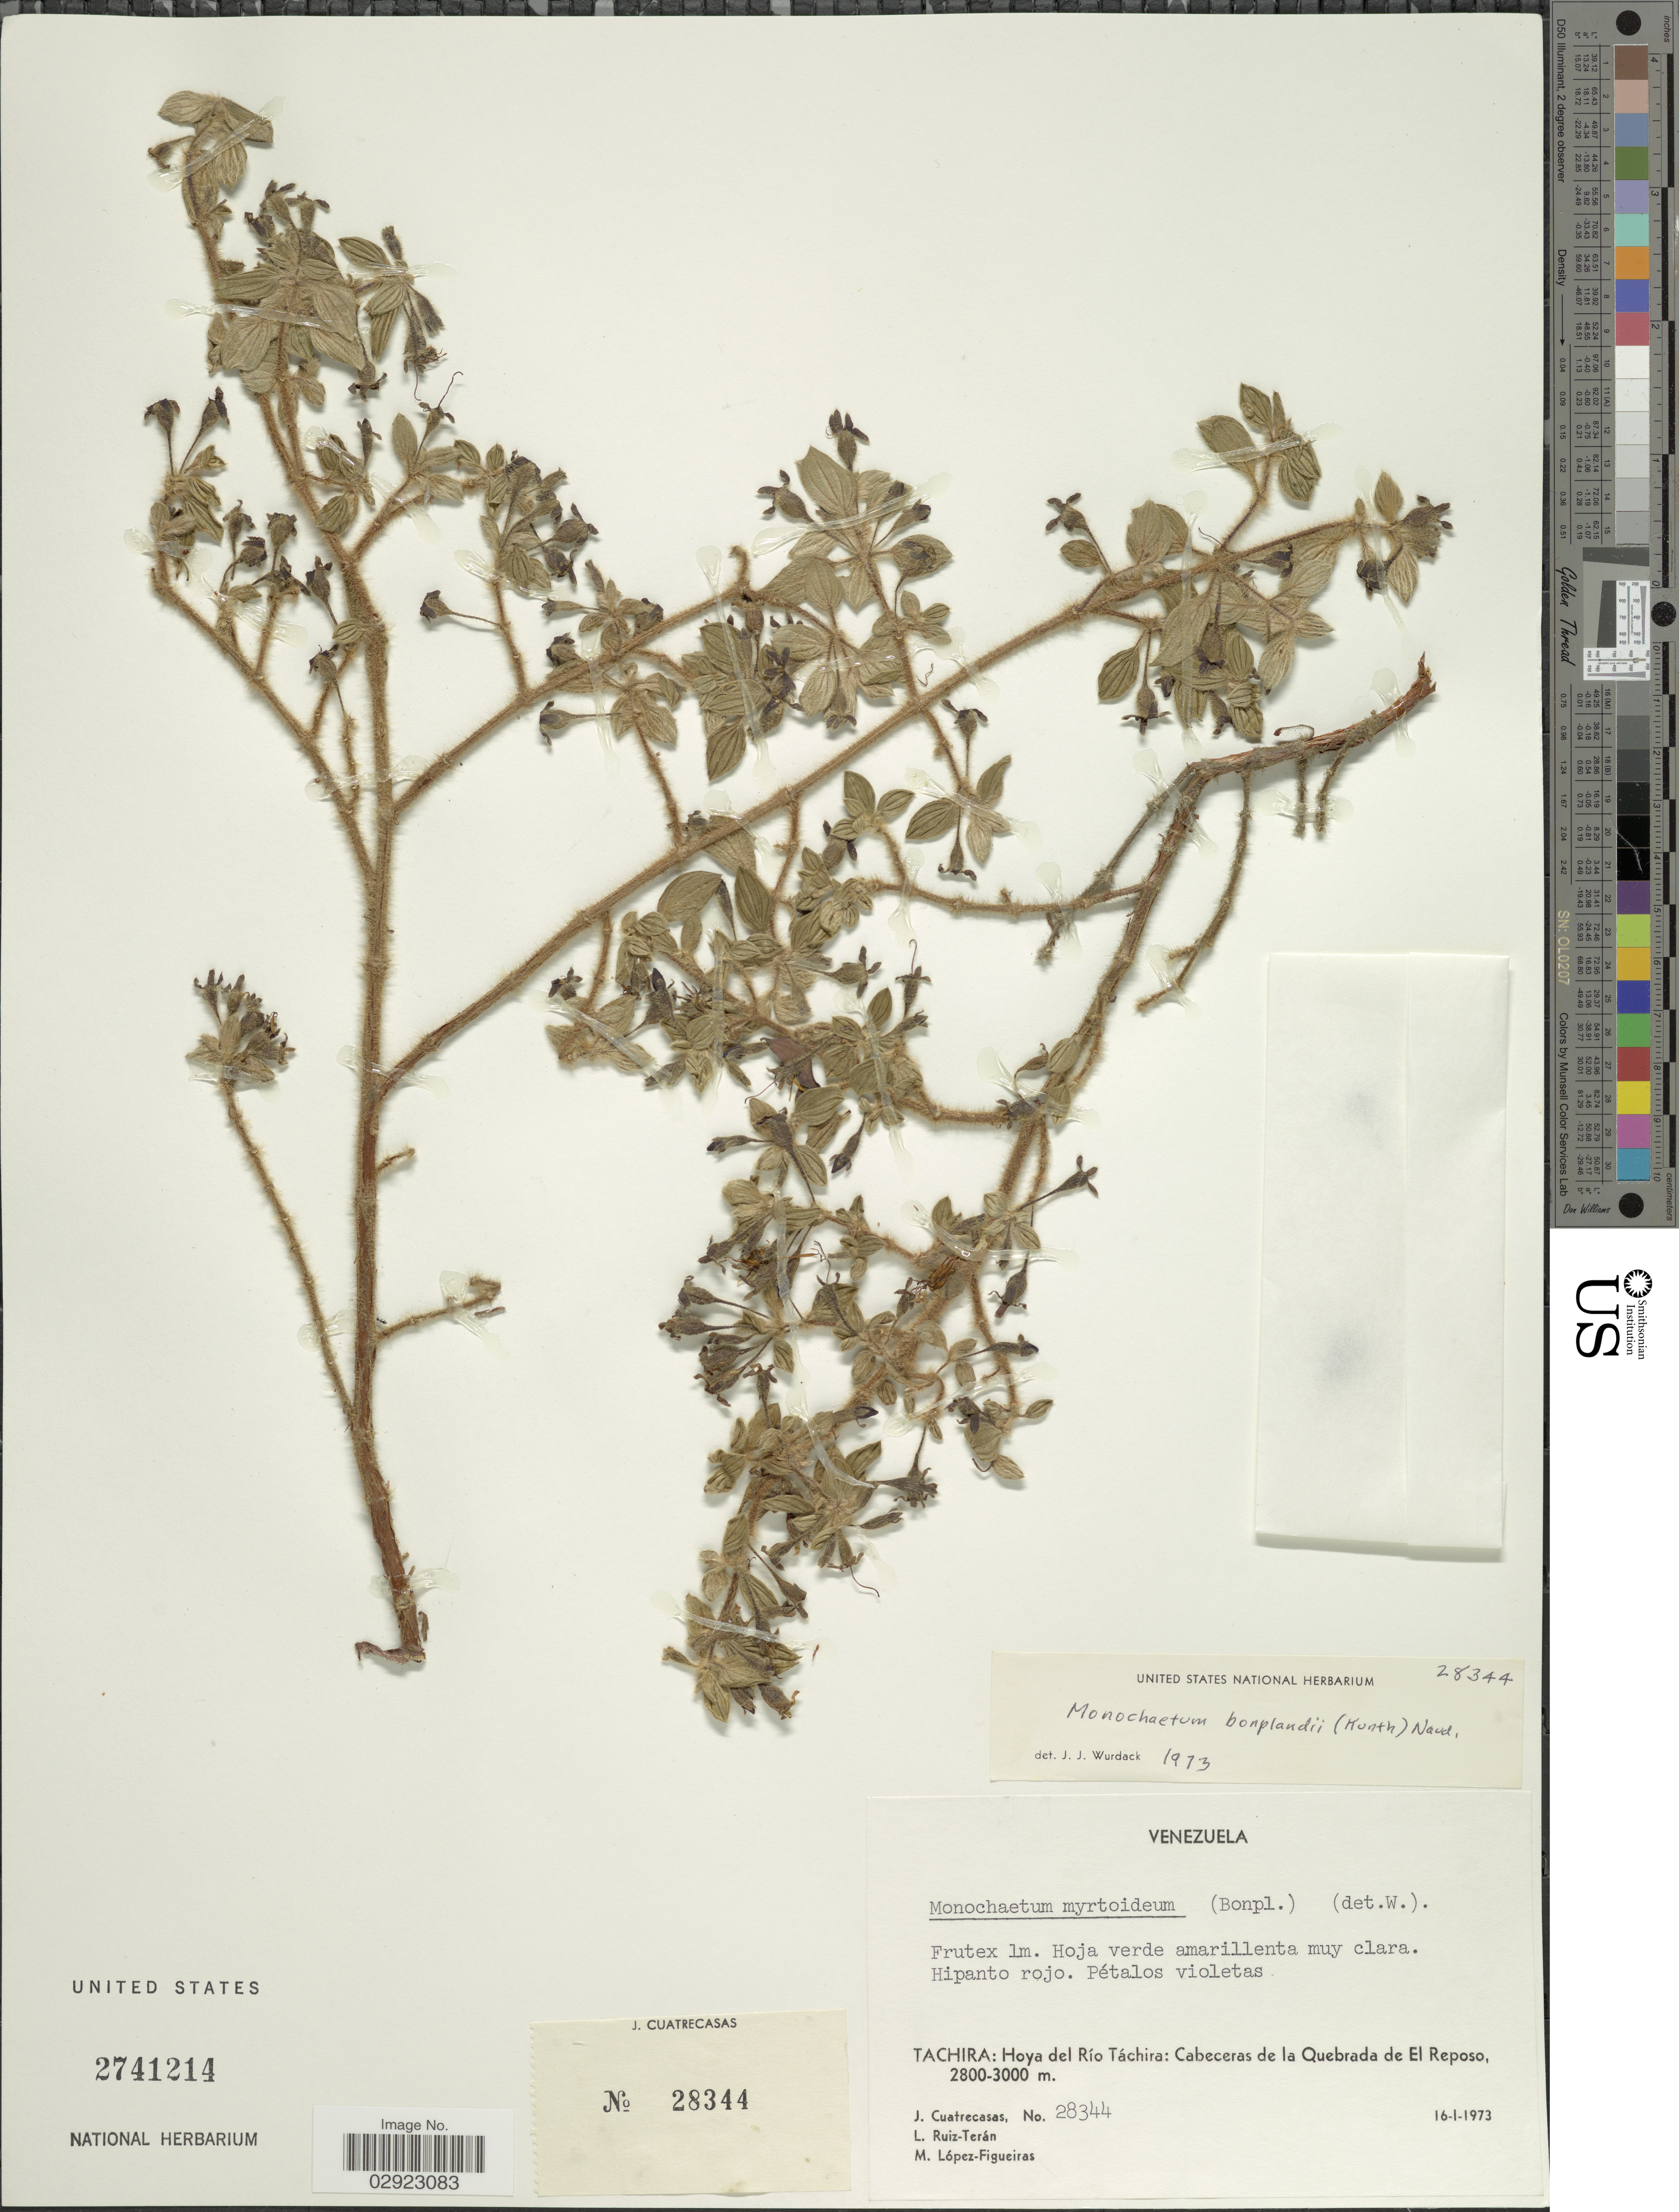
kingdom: Plantae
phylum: Tracheophyta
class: Magnoliopsida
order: Myrtales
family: Melastomataceae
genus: Monochaetum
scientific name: Monochaetum bonplandii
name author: (Kunth) Naudin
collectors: J. Cuatrecasas, L. E. Ruíz-Terán & M. López Figueiras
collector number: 28344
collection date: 1973-01-16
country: Venezuela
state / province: Tachira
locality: Hoya del Río Táchira: Cabeceras de la Quebrada de El Reposo.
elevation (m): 2800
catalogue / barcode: US 2741214